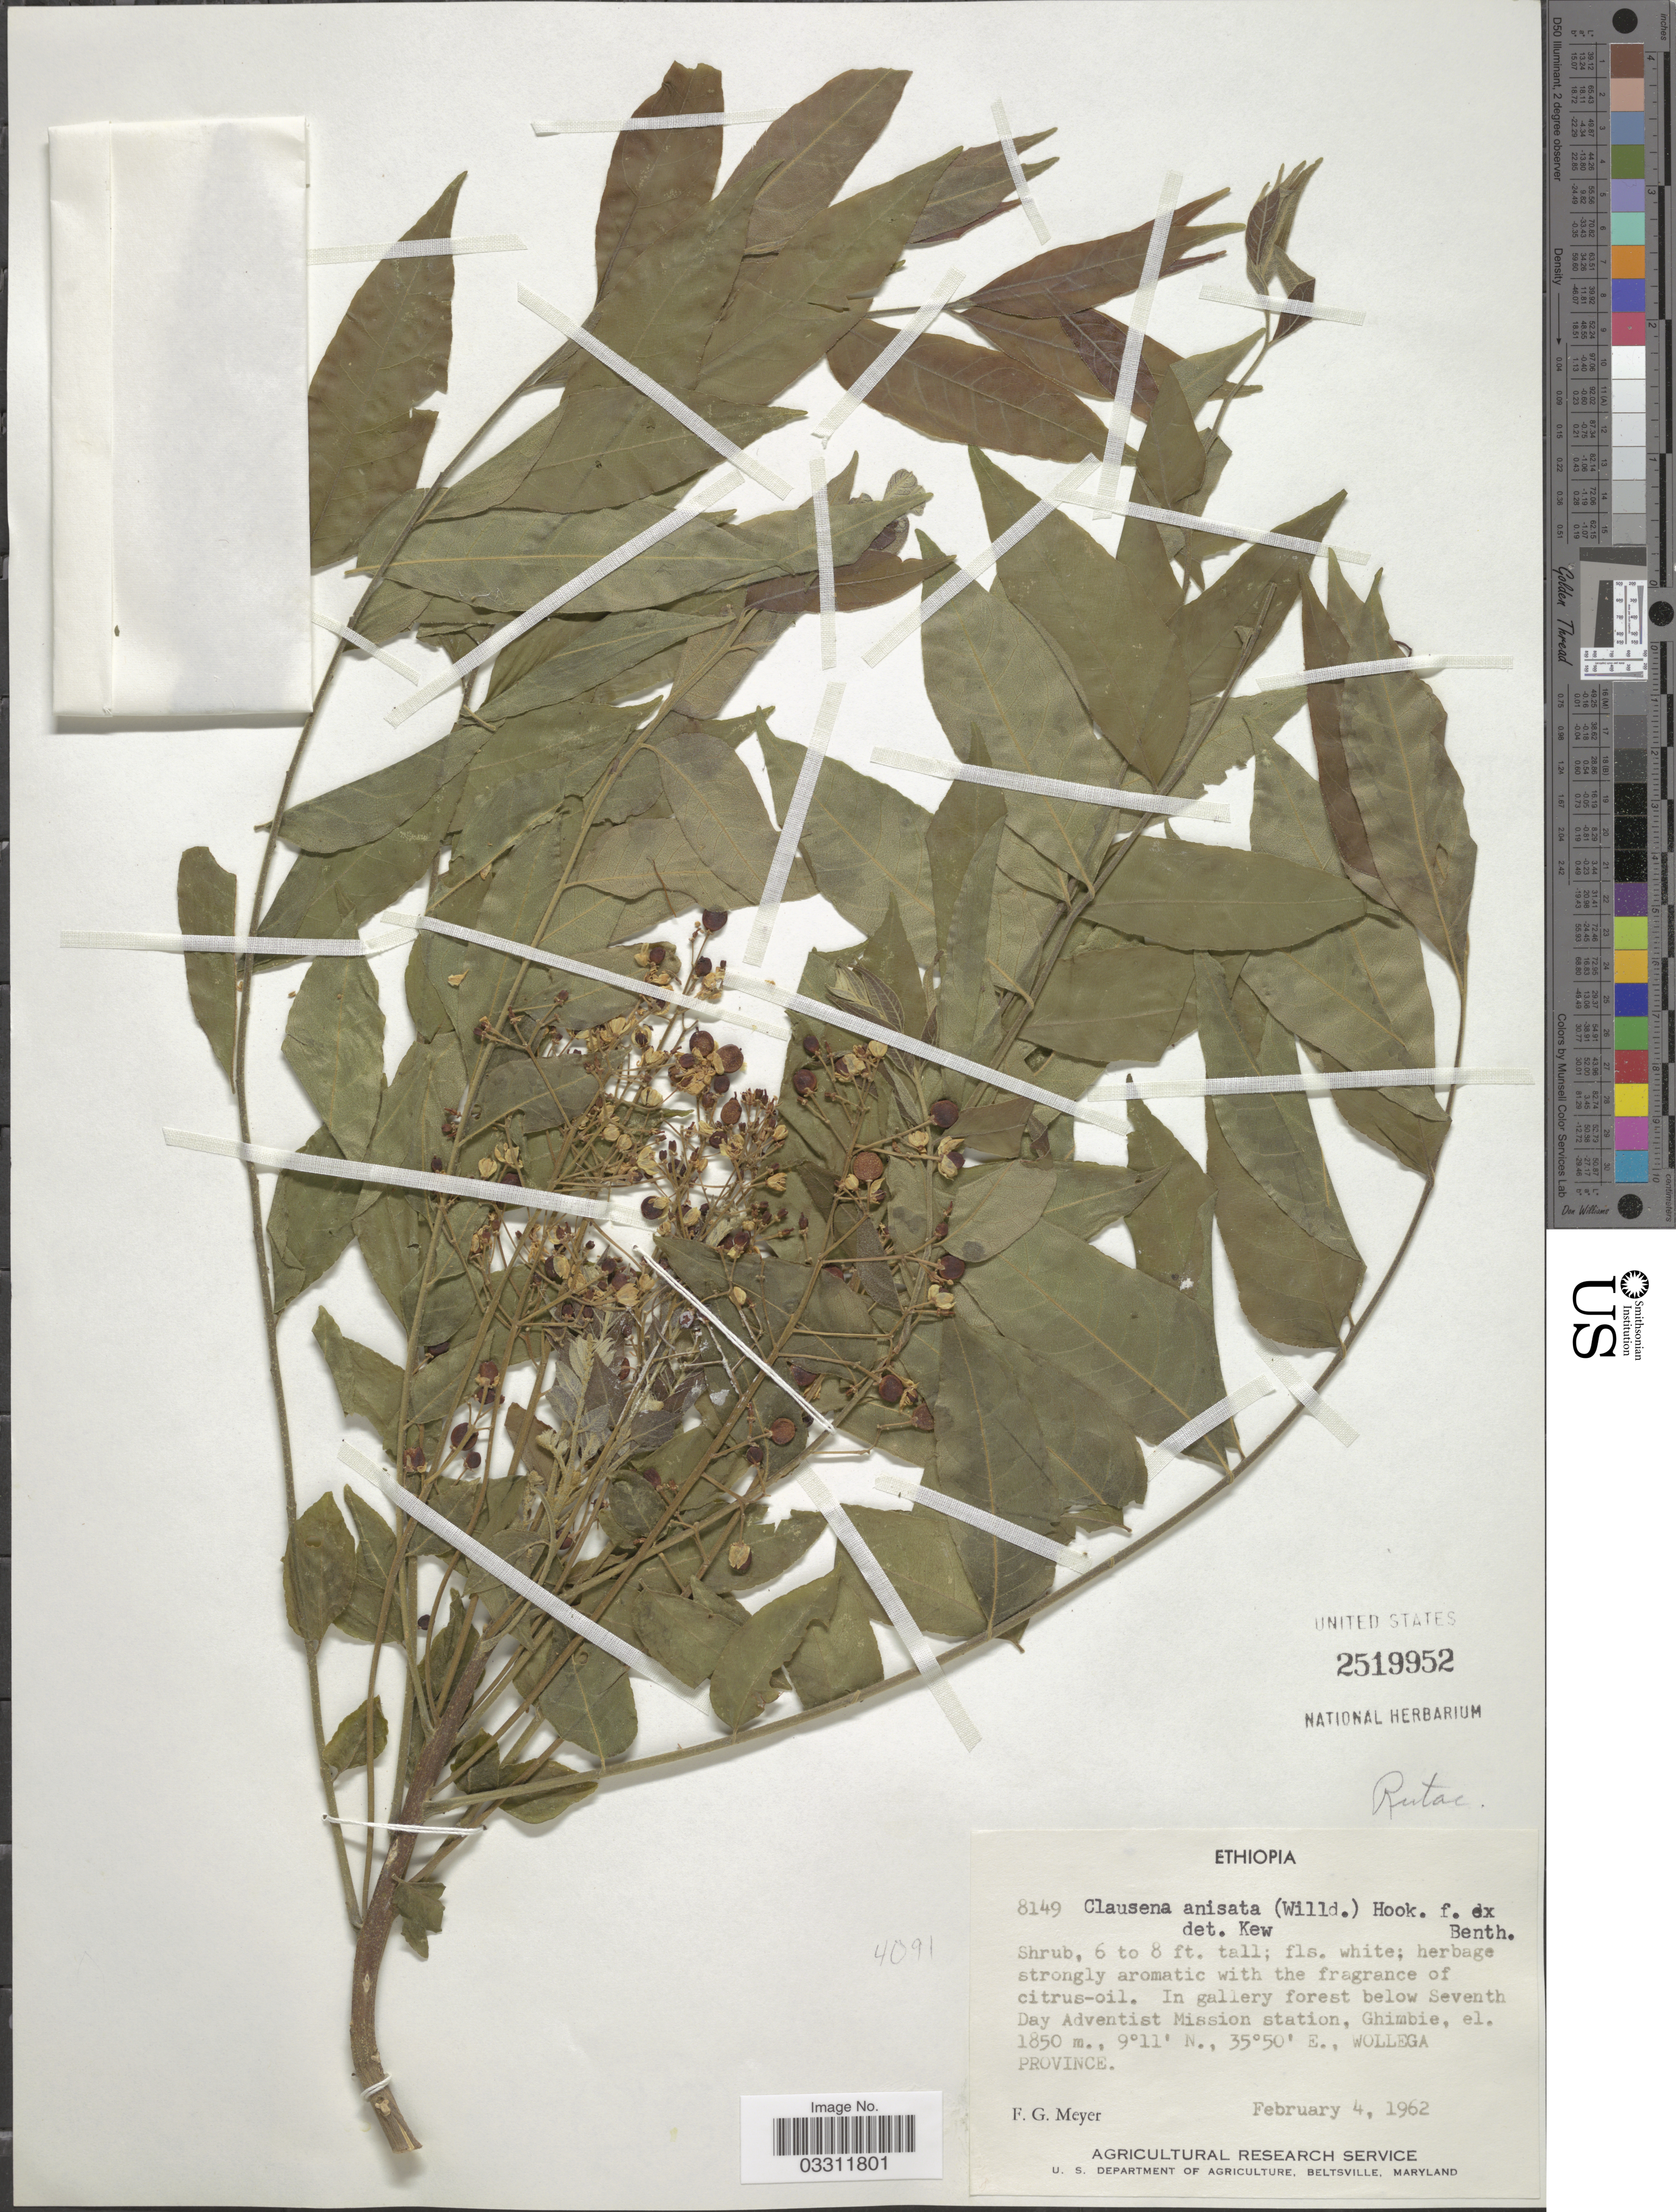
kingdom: Plantae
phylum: Tracheophyta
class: Magnoliopsida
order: Sapindales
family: Rutaceae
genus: Clausena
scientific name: Clausena anisata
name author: (Willd.) Benth.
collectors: F. G. Meyer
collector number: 8149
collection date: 1962-02-04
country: Ethiopia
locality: In gallery forest below Seventh Day Adventist Mission station, Ghimbie, Wollega Province.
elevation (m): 1850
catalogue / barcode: US 2519952